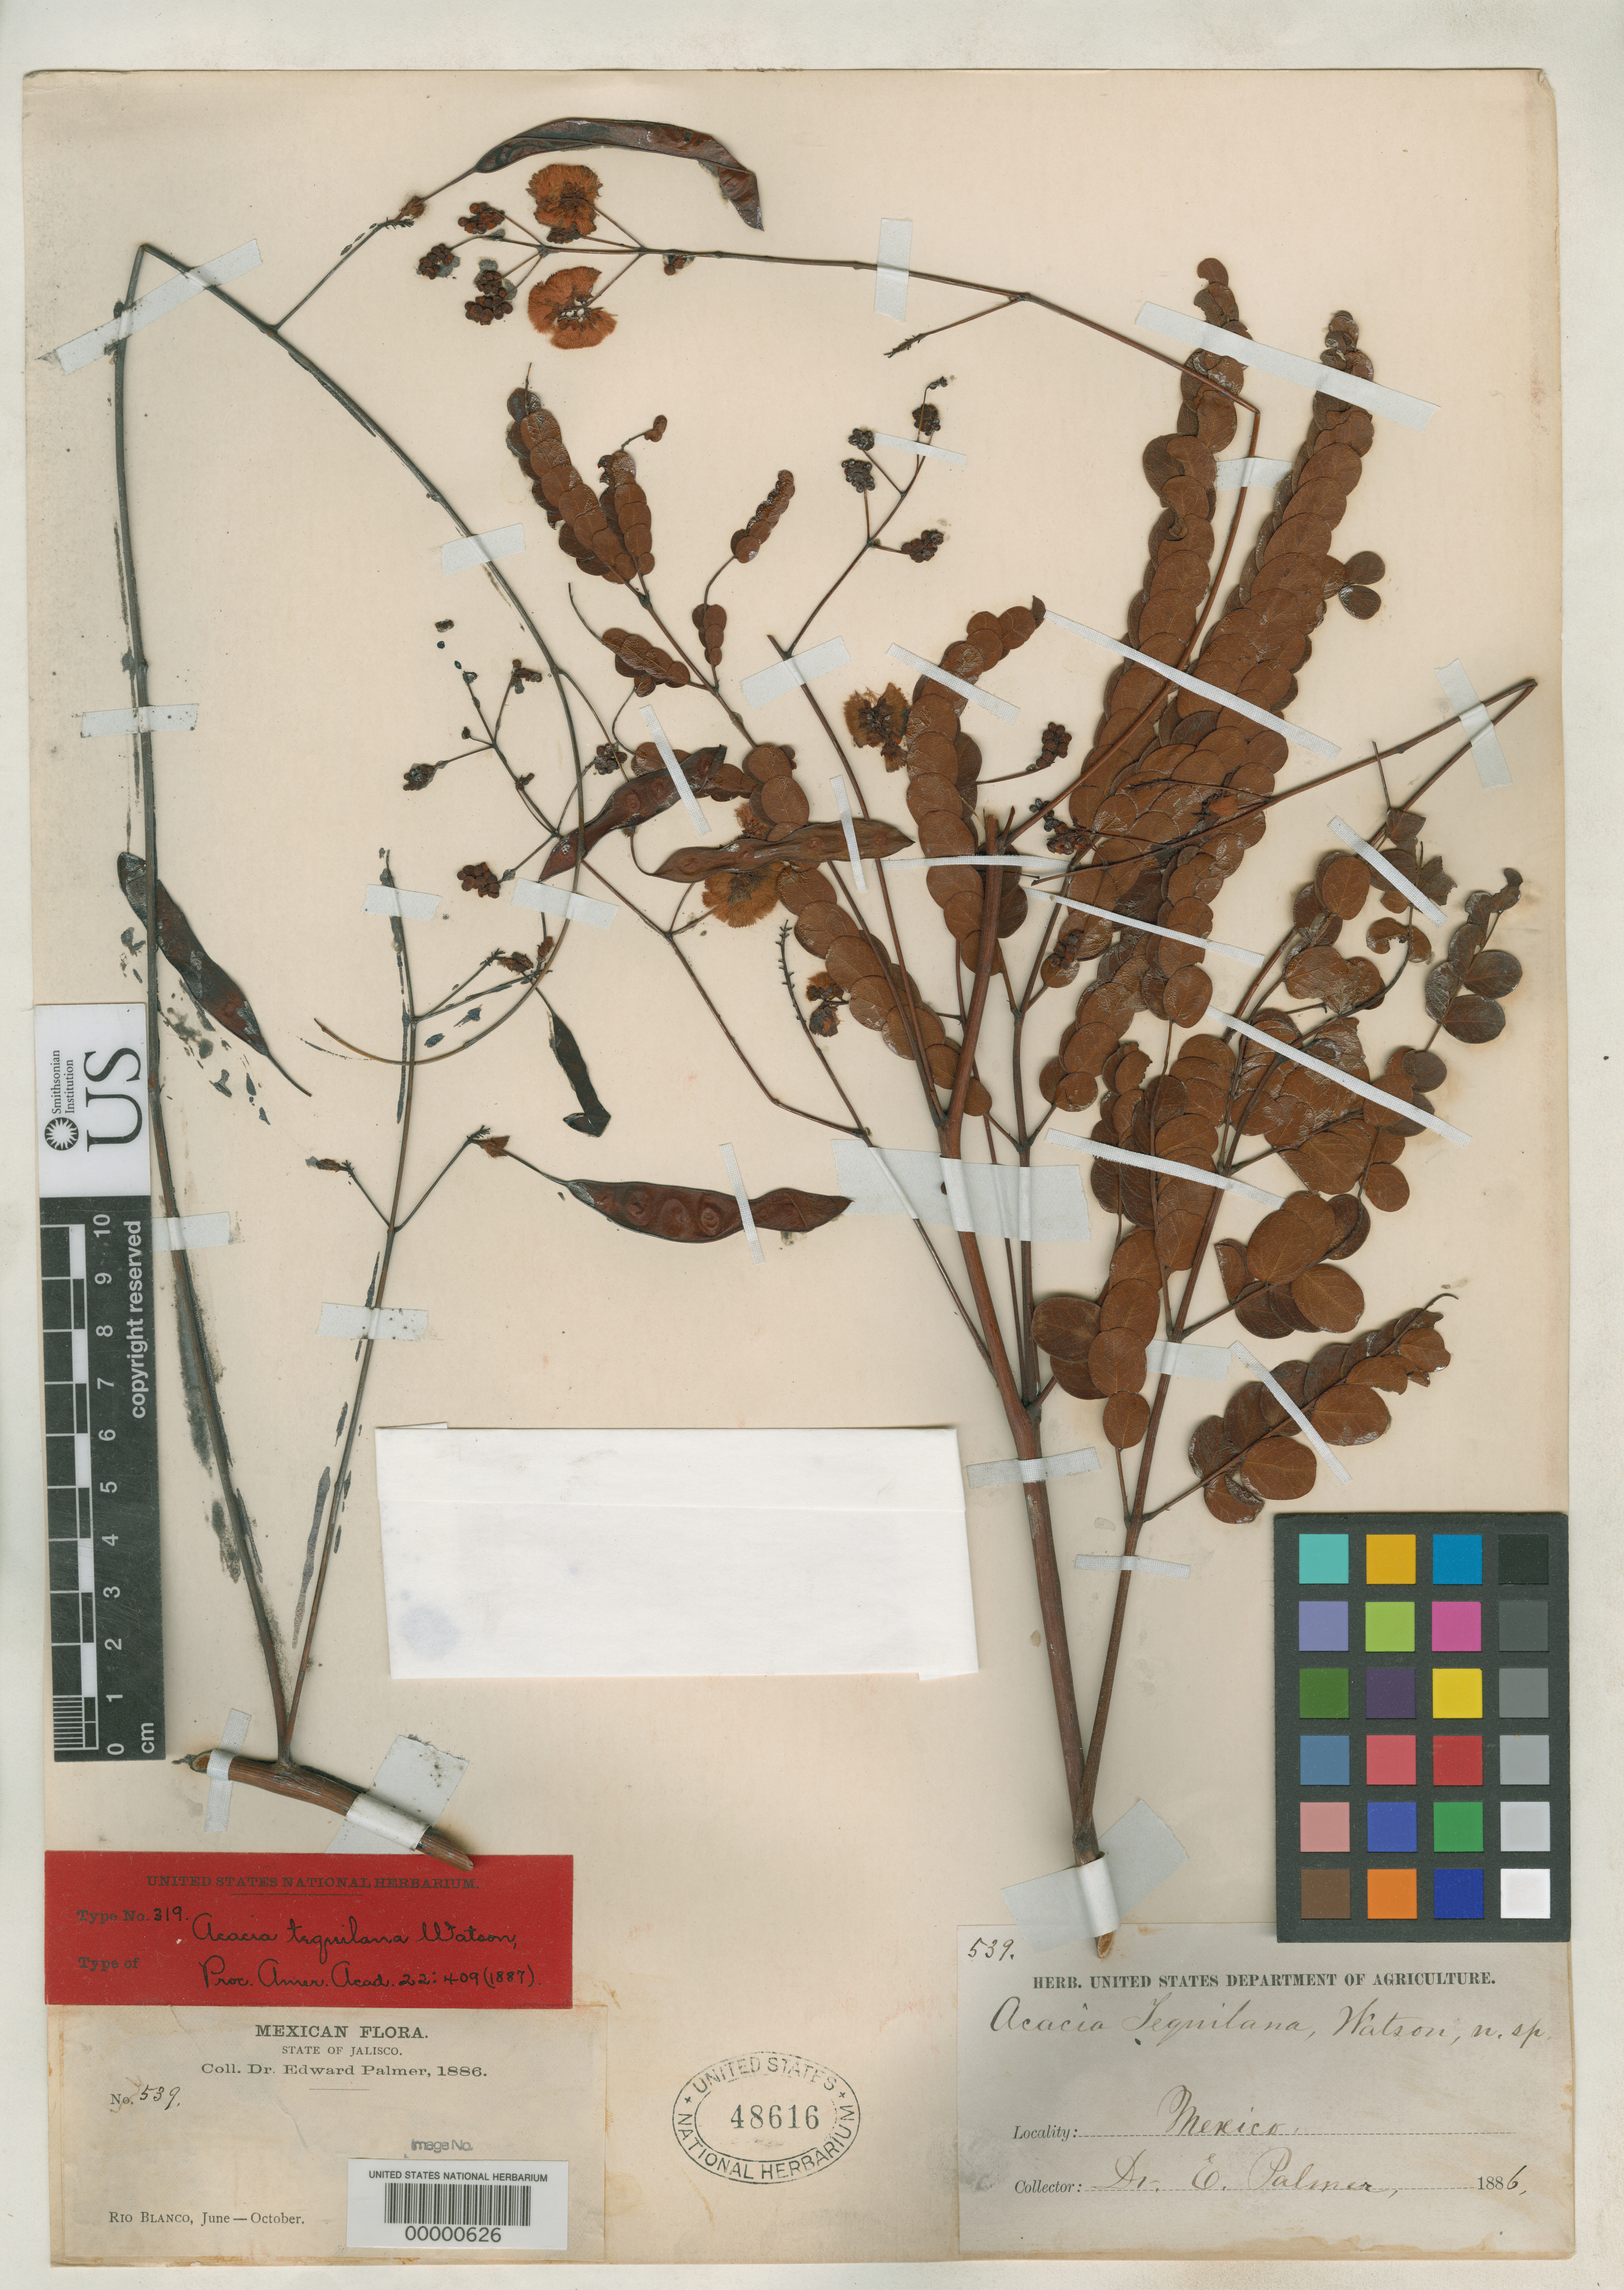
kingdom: Plantae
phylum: Tracheophyta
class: Magnoliopsida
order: Fabales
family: Fabaceae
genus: Acacia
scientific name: Acacia tequilana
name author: S. Watson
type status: Type Collection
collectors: E. Palmer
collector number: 539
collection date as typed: Jun 1886 to -- Oct 1886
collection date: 1886-06/1886-10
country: Mexico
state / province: Jalisco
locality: Rio Blanco.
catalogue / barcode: US 48616